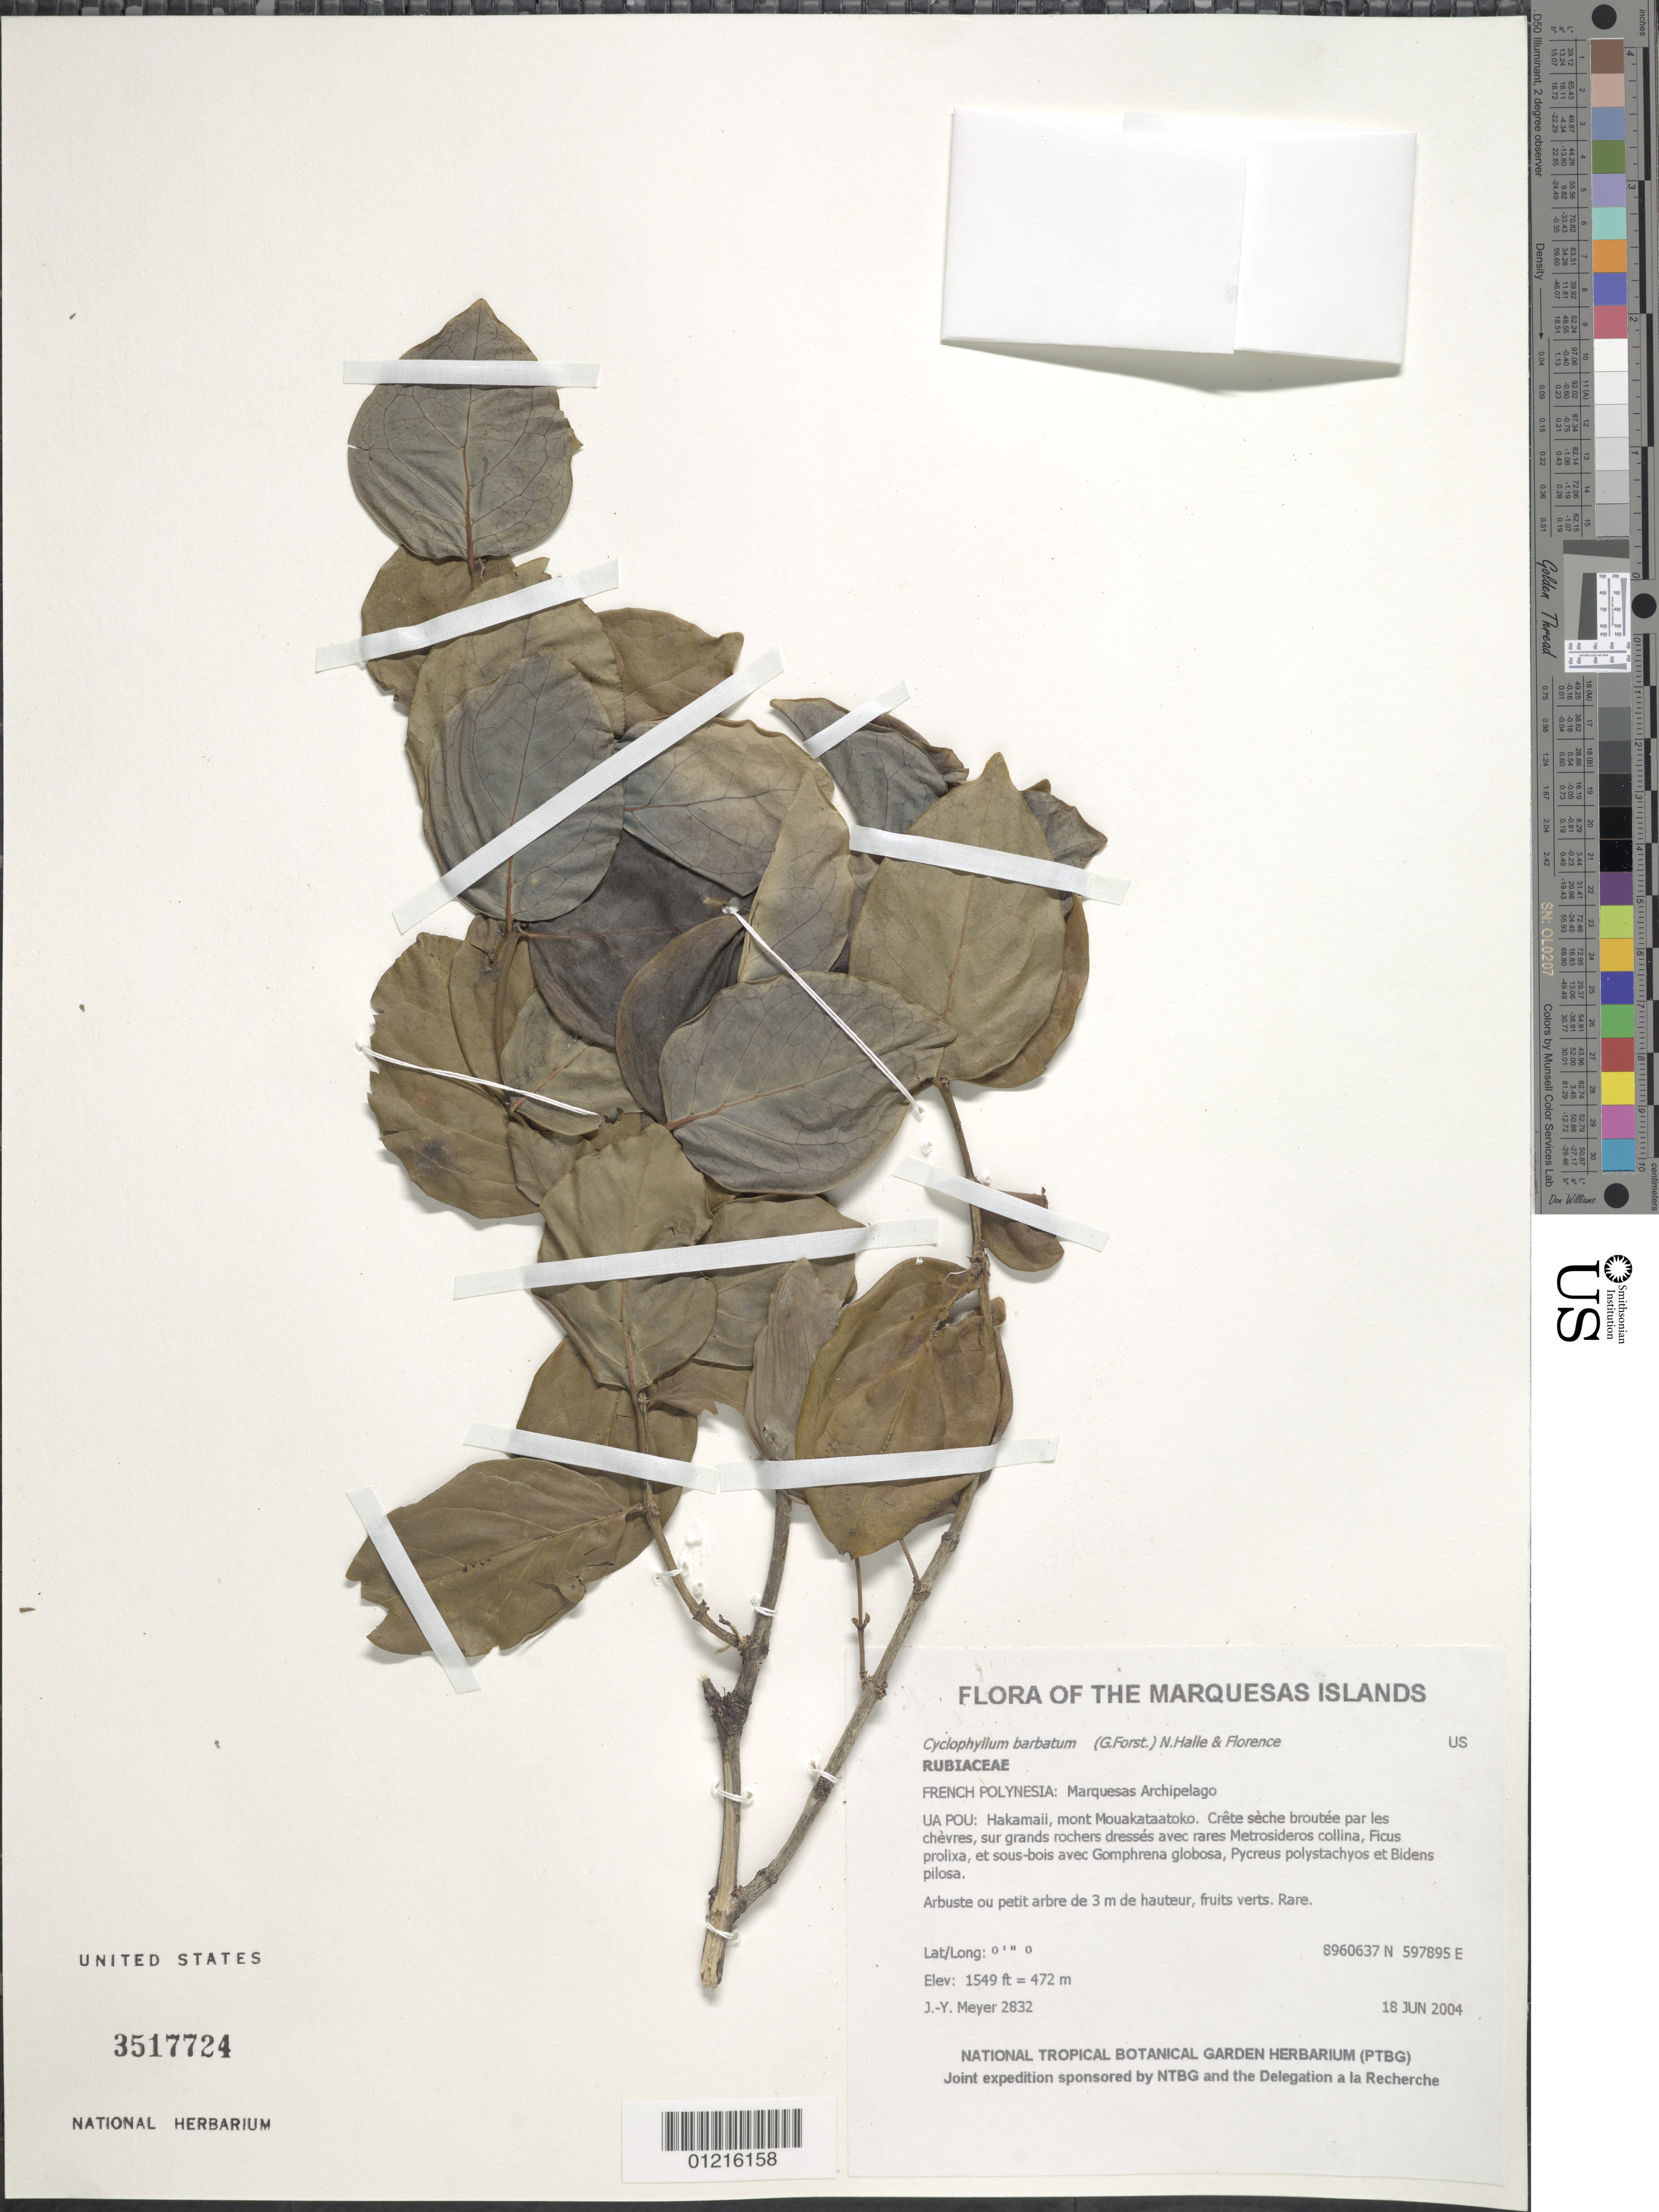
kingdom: Plantae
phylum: Tracheophyta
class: Magnoliopsida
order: Gentianales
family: Rubiaceae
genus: Cyclophyllum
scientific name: Cyclophyllum barbatum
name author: (G. Forst.) N. Hallé & J. Florence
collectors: J.-Y. Meyer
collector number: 2832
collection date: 2004-06-18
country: French Polynesia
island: Ua Pou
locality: Hakamaii, mont Mouakataatoko. Crête sèche broutée par les chèvres, sur grands rochers dressés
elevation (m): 472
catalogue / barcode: US 3517724